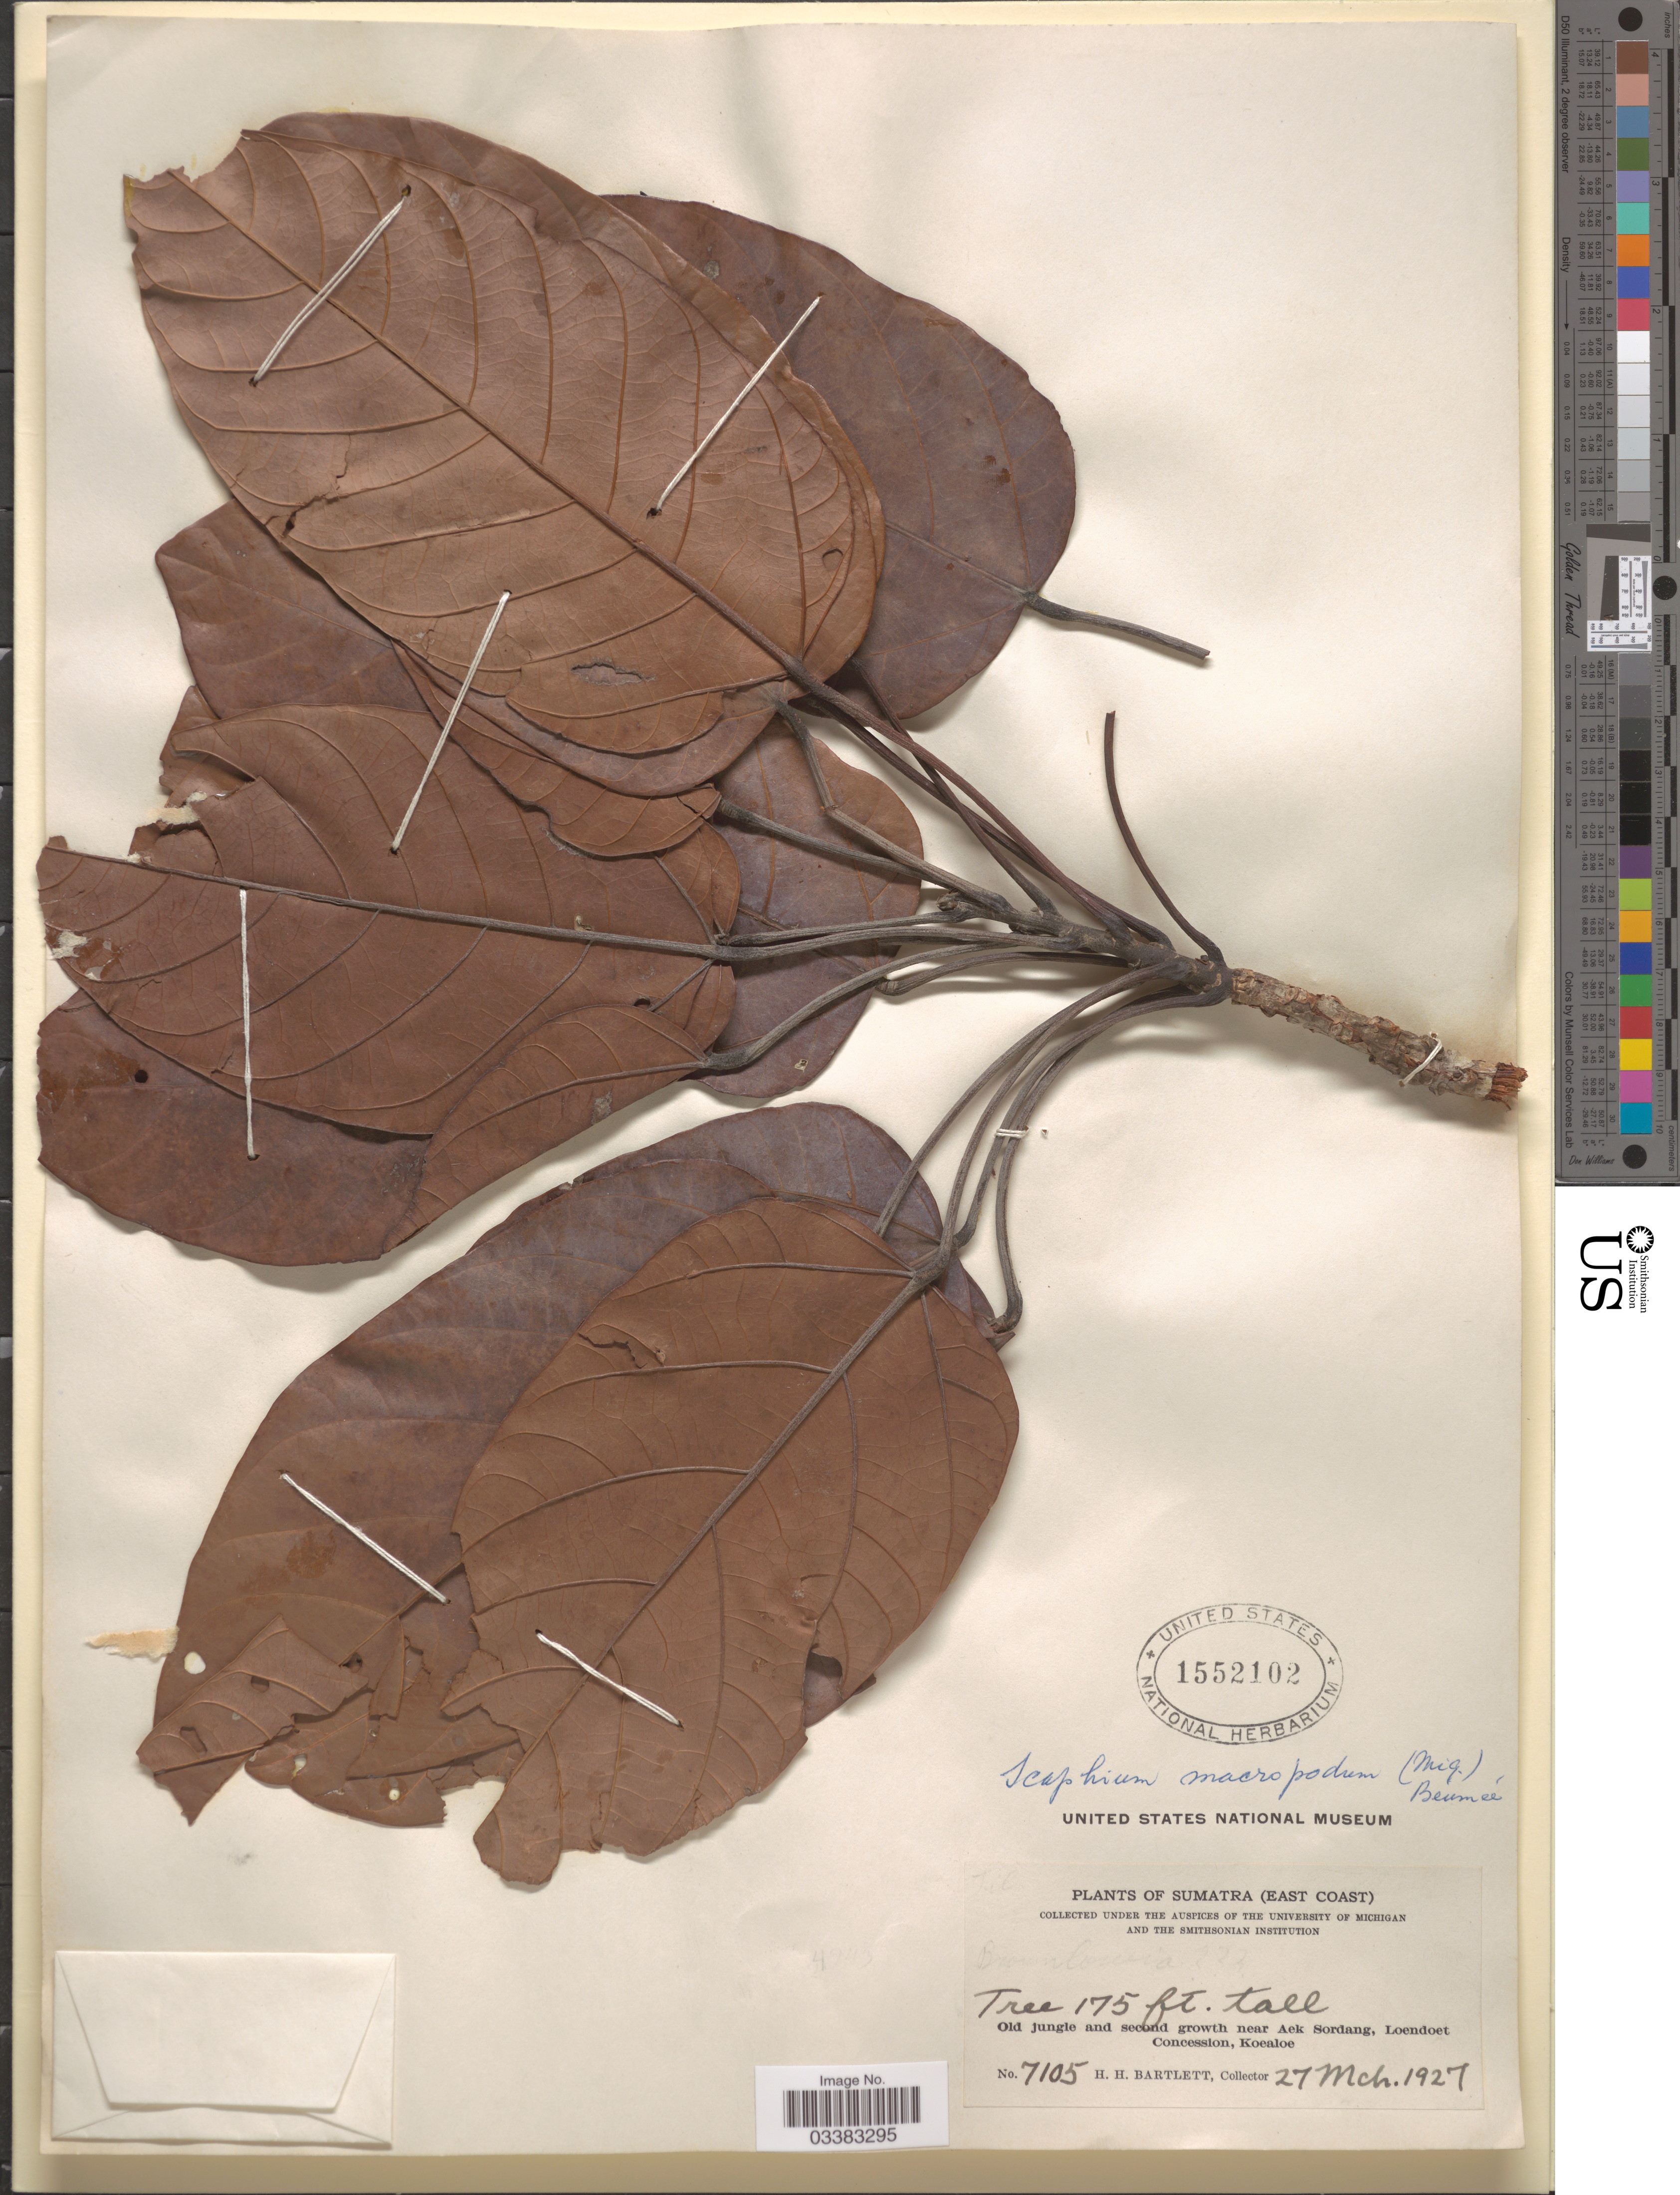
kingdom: Plantae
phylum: Tracheophyta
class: Magnoliopsida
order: Malvales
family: Malvaceae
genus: Scaphium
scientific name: Scaphium macropodum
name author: (Miq.) Beumée ex K. Heyne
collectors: H. H. Bartlett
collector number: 7105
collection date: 1927-03-27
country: Indonesia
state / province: Sumatra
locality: (East Coast). Old jungle and second growth near Aek Sordang, Loendoet Concession, Koealoe.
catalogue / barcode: US 1552102